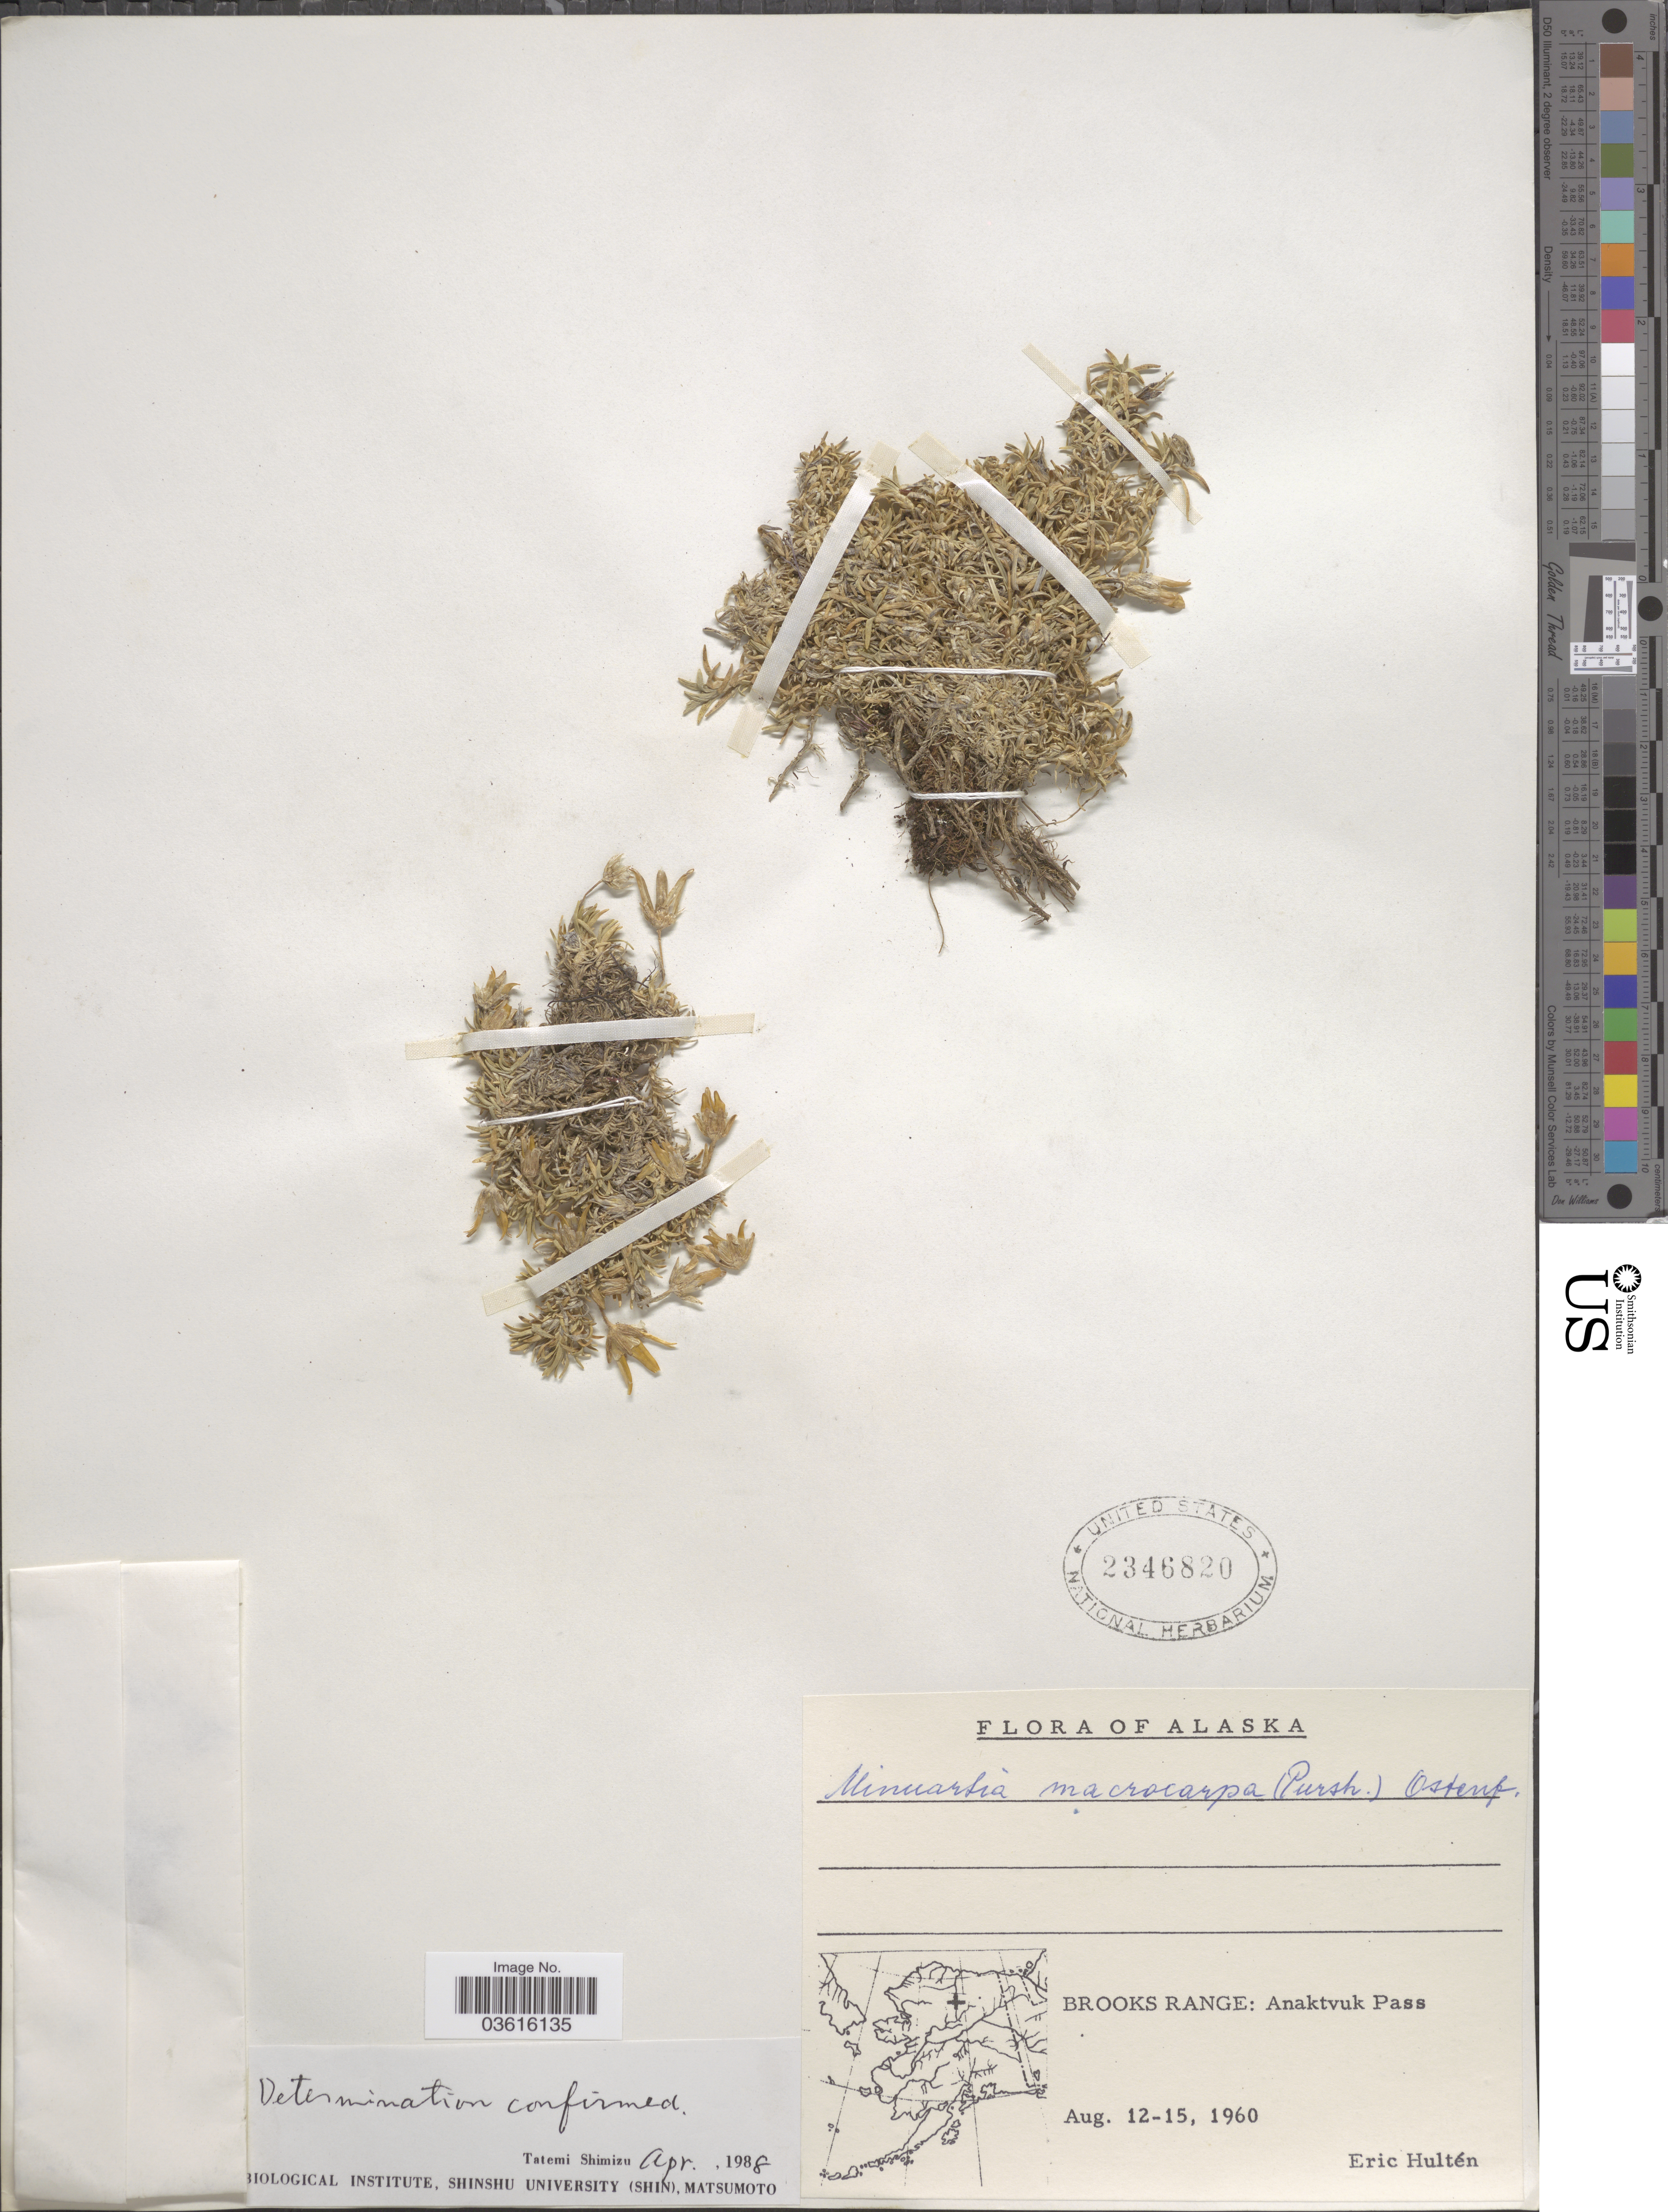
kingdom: Plantae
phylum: Tracheophyta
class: Magnoliopsida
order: Caryophyllales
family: Caryophyllaceae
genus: Pseudocherleria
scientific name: Pseudocherleria macrocarpa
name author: (Pursh) Dillenb. & Kadereit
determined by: U.S. National Herbarium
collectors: E. G. Hultén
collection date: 1960-08-12/1960-08-15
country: United States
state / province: Alaska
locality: Brooks Range: Anaktvuk Pass.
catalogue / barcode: US 2346820